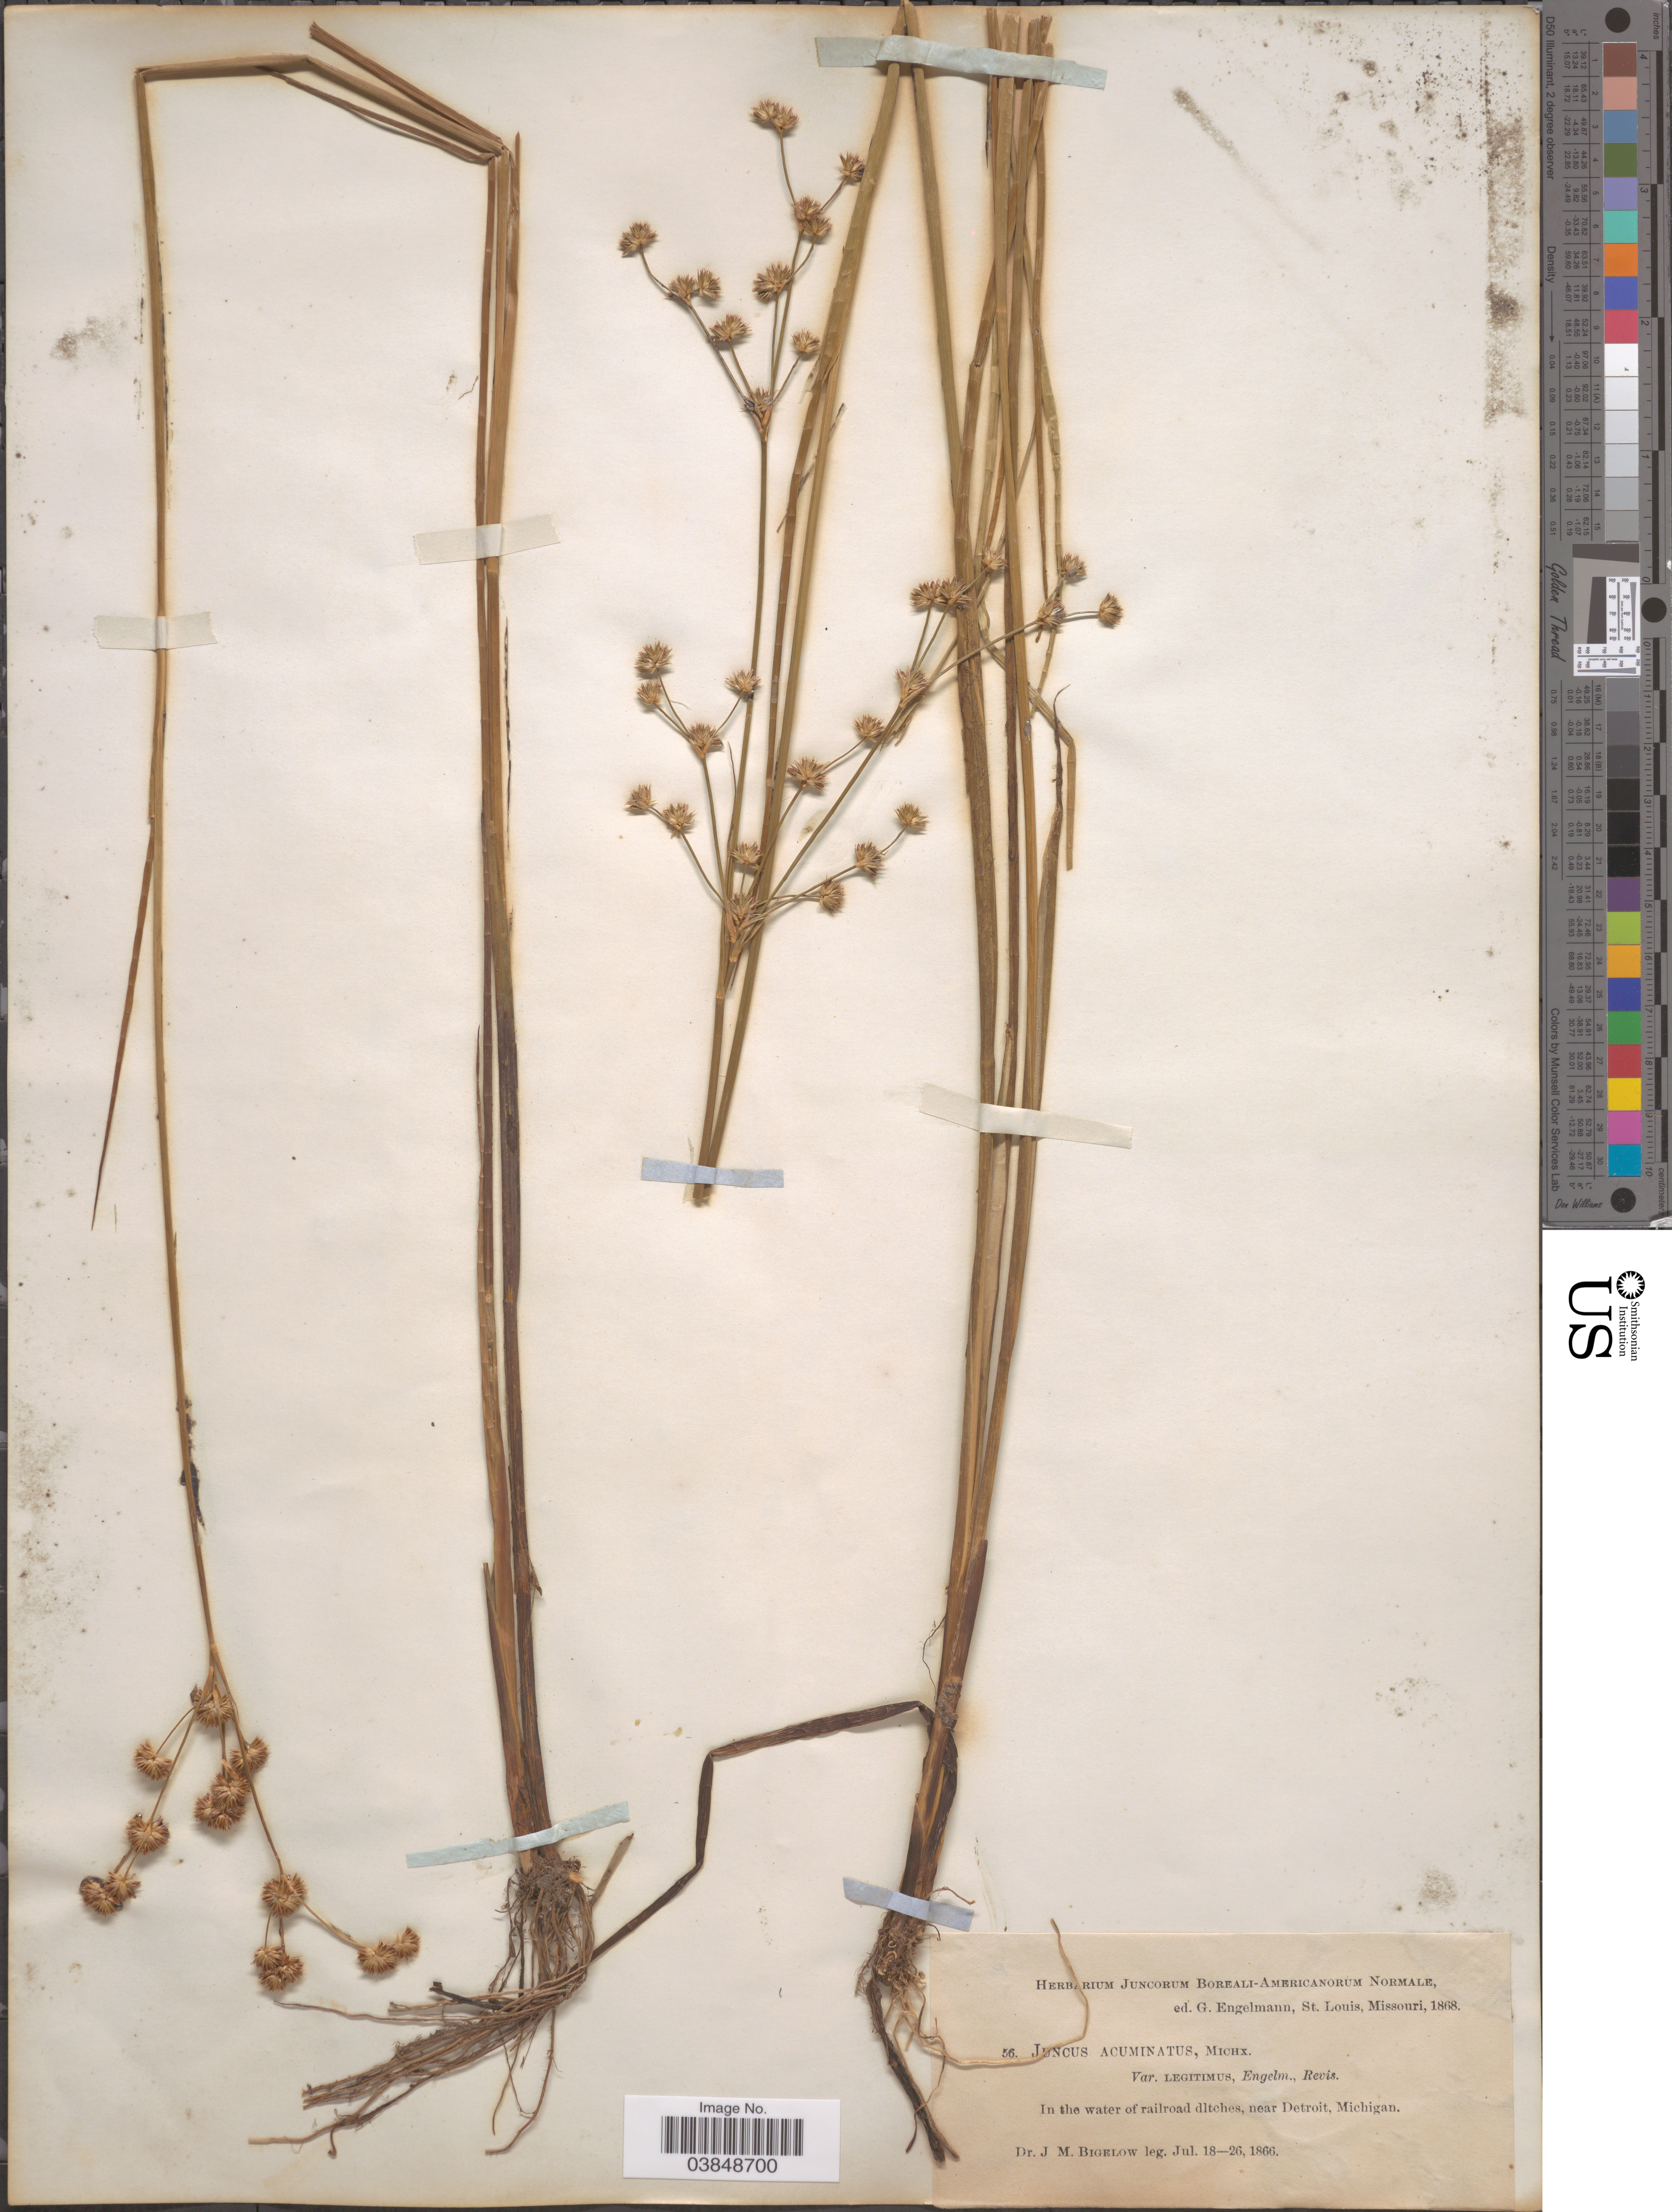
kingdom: Plantae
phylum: Tracheophyta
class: Liliopsida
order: Poales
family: Juncaceae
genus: Juncus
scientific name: Juncus acuminatus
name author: Michx.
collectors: J. M. Bigelow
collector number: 56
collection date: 1866-07-18/1866-07-26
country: United States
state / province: Michigan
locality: In the water of railroad ditches, near Detroit.